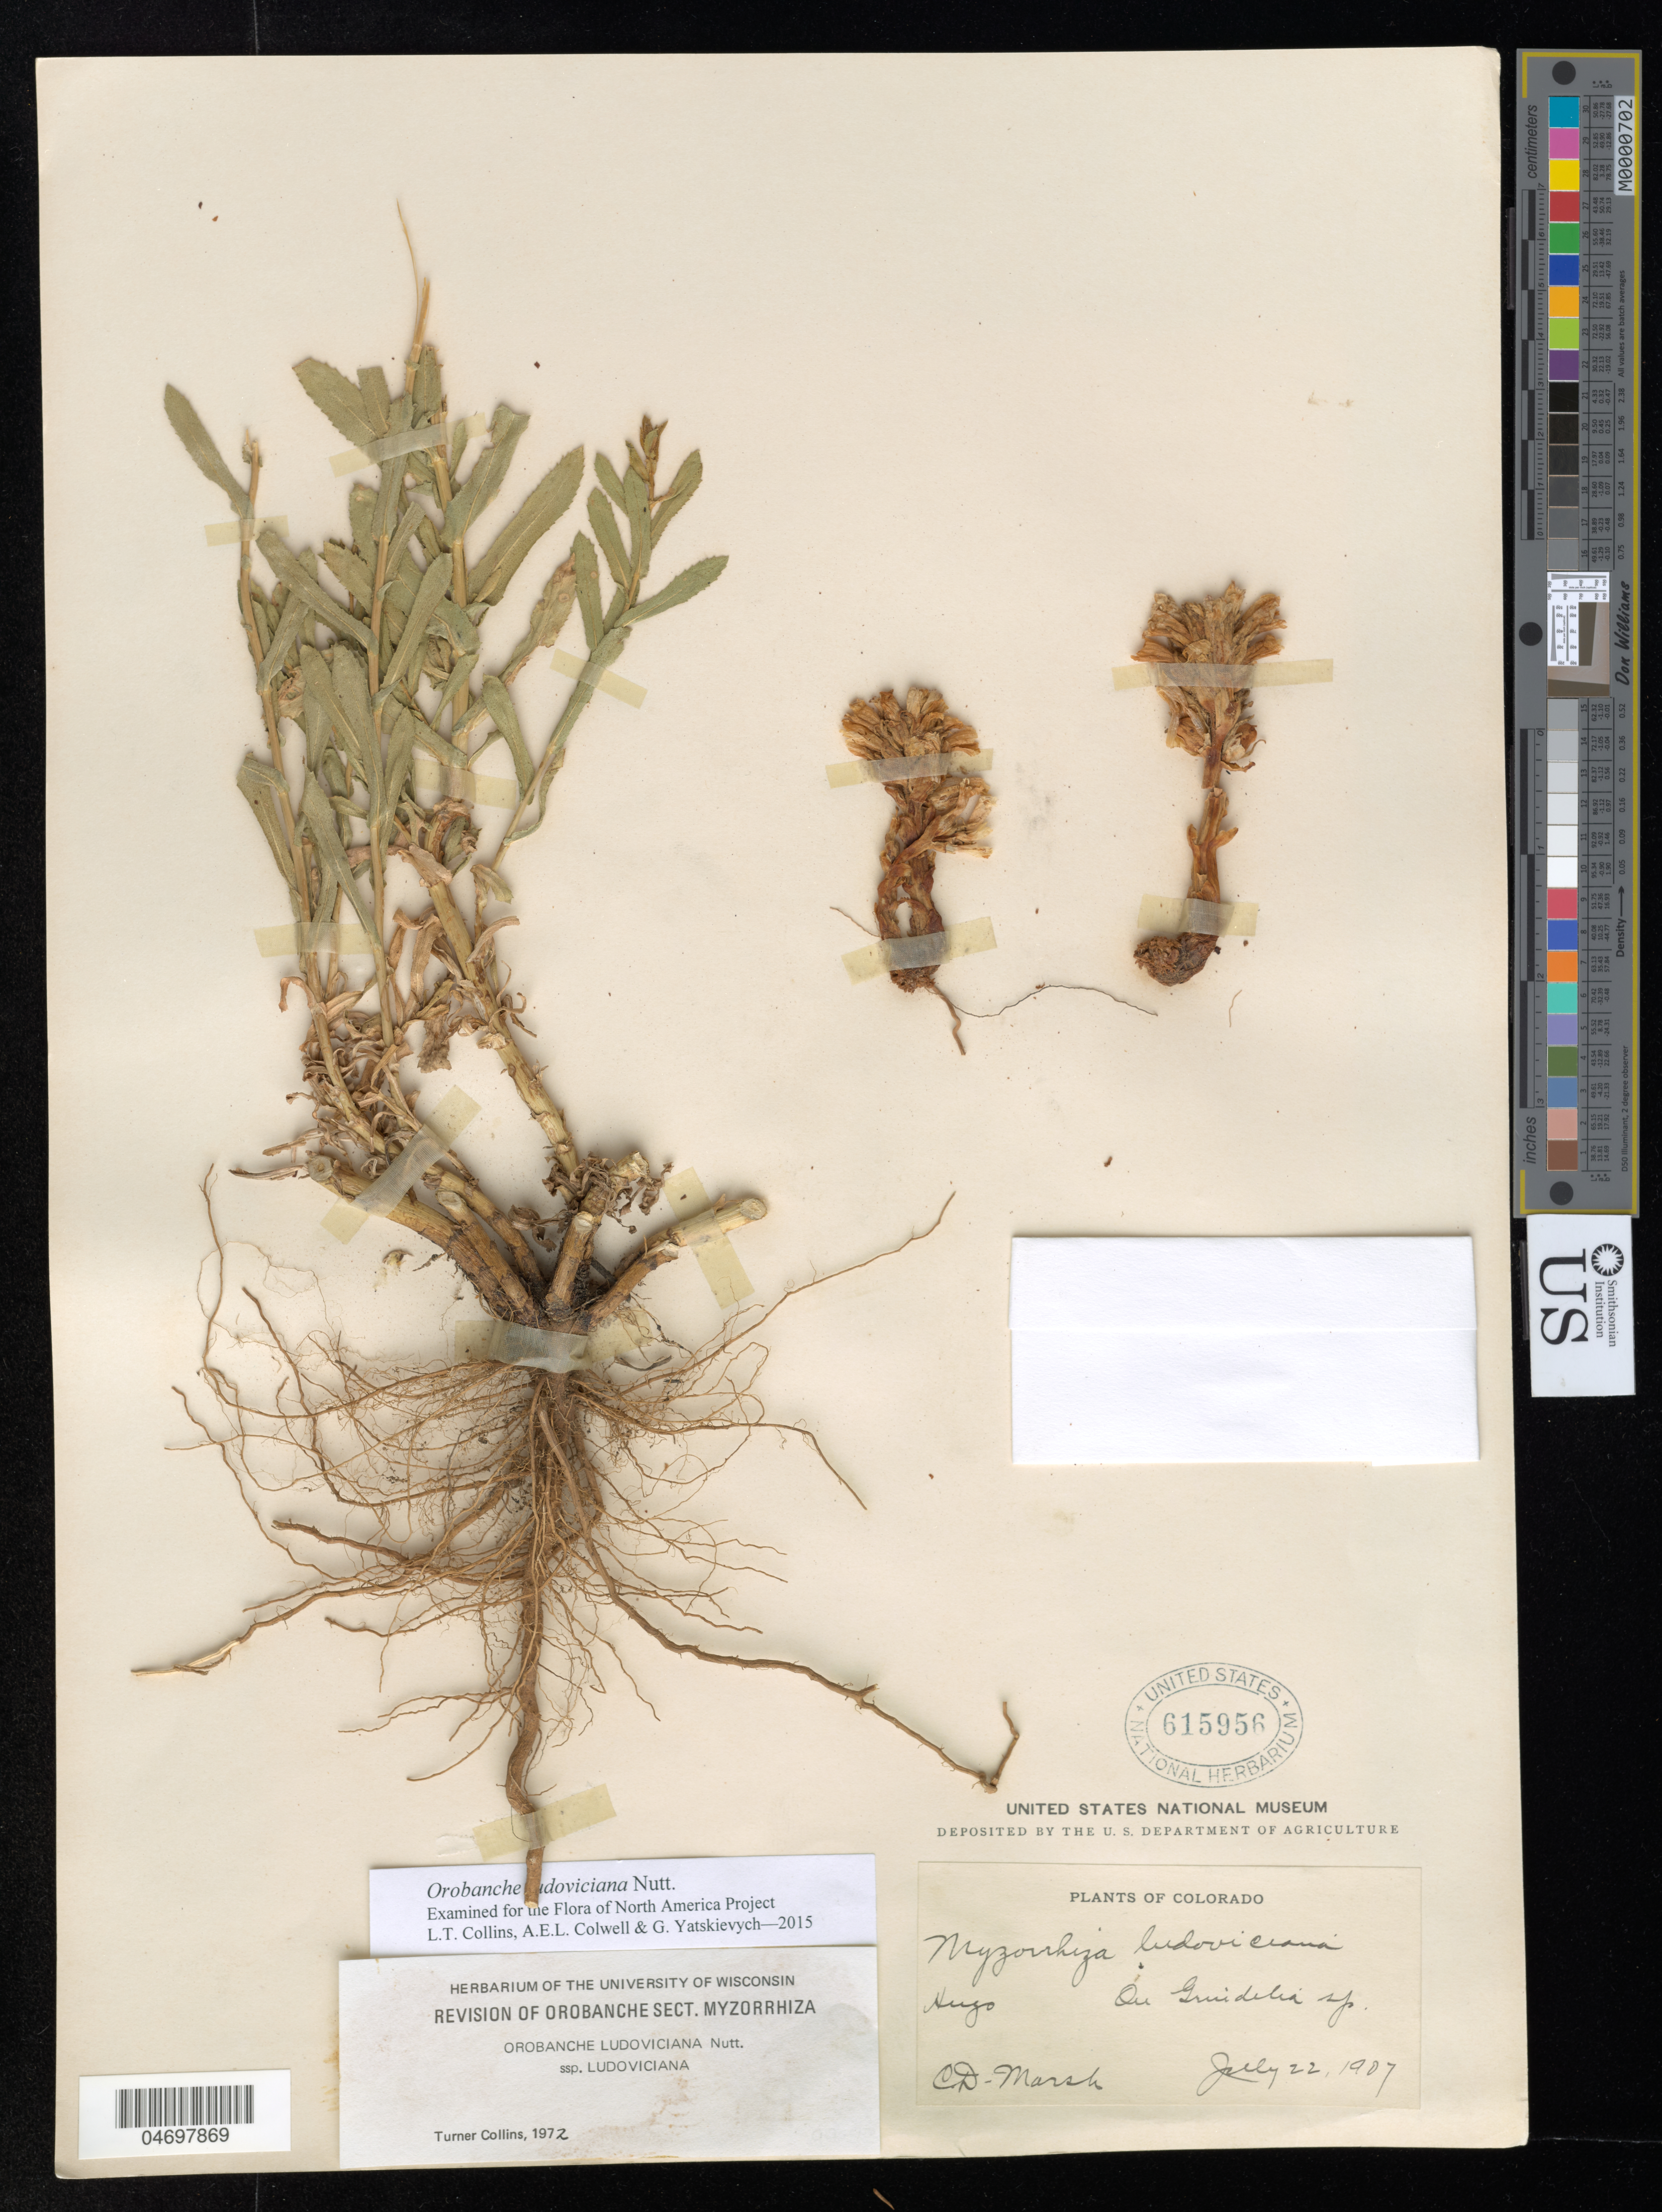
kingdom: Plantae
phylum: Tracheophyta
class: Magnoliopsida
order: Lamiales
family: Orobanchaceae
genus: Orobanche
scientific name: Orobanche ludoviciana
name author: Nutt.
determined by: Collins, L. T.; Colwell, A. E.; Yatskievych, G. A.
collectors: C. D. Marsh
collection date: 1907-07-22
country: United States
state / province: Colorado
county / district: Lincoln Co.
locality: Hugo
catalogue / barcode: US 615956